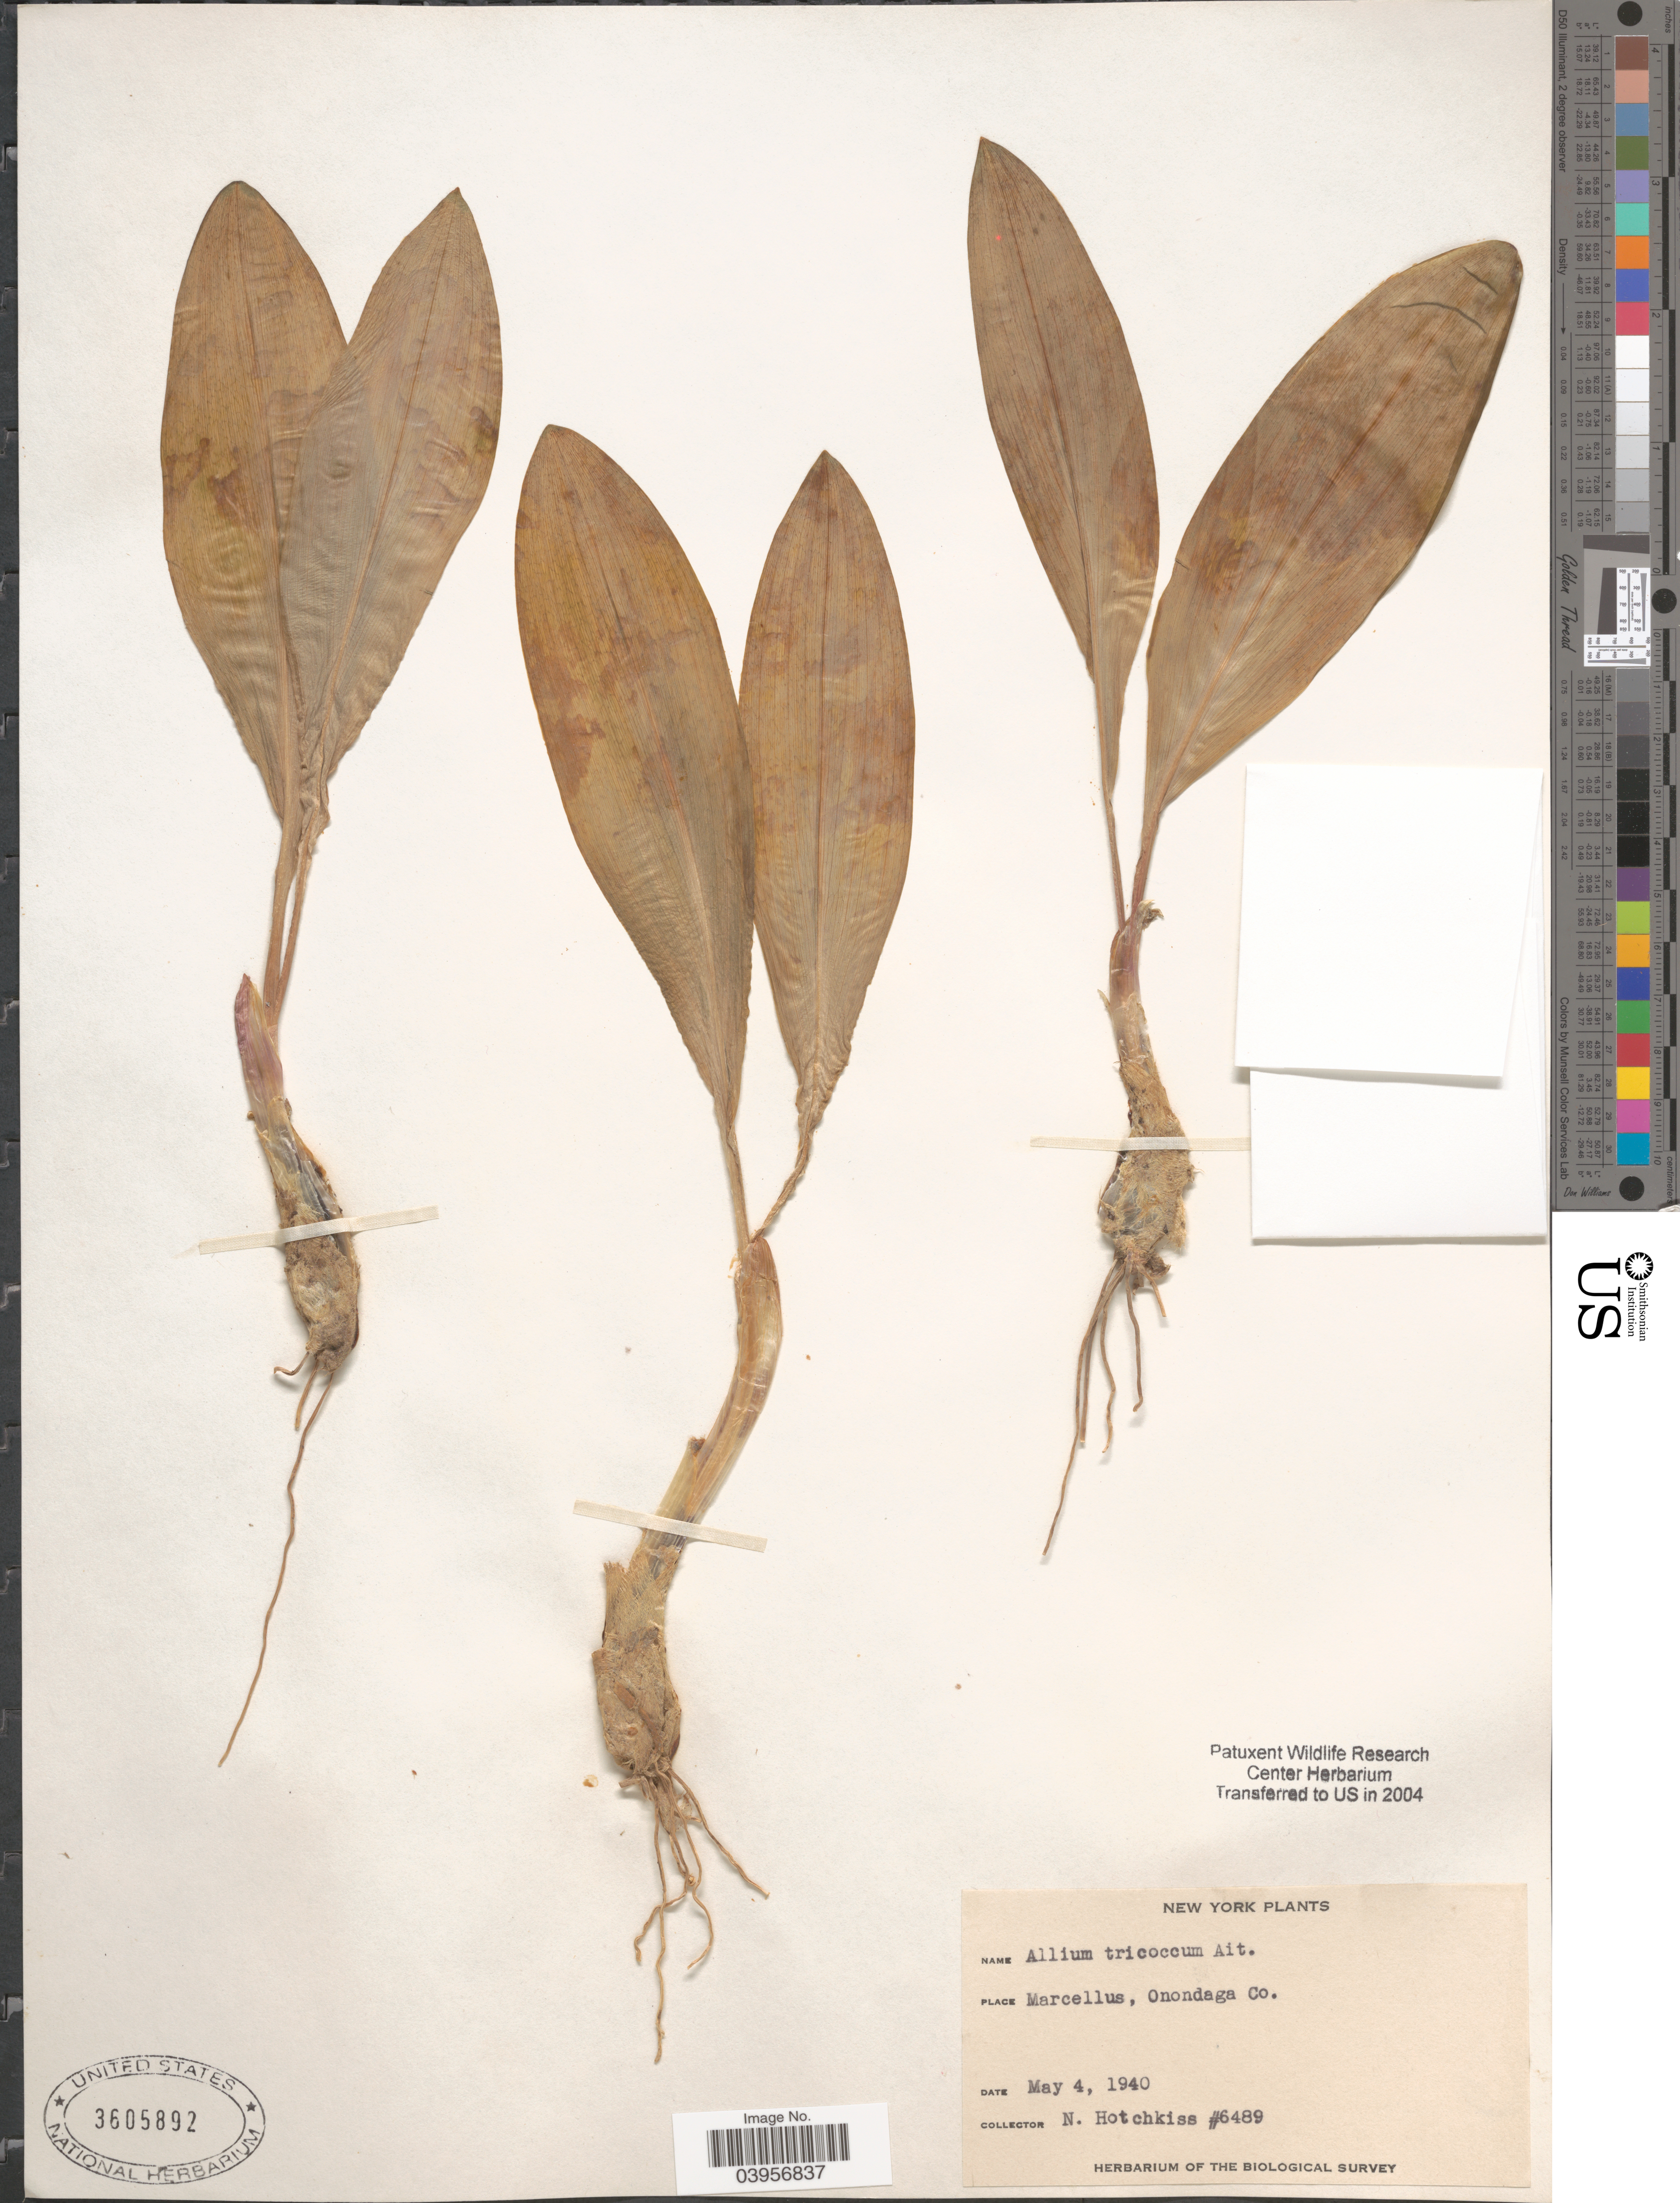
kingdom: Plantae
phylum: Tracheophyta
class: Liliopsida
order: Asparagales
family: Amaryllidaceae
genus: Allium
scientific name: Allium tricoccum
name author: Aiton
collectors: N. Hotchkiss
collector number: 6489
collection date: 1940-05-04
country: United States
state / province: New York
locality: Marcellus, Onondaga Co.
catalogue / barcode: US 3605892